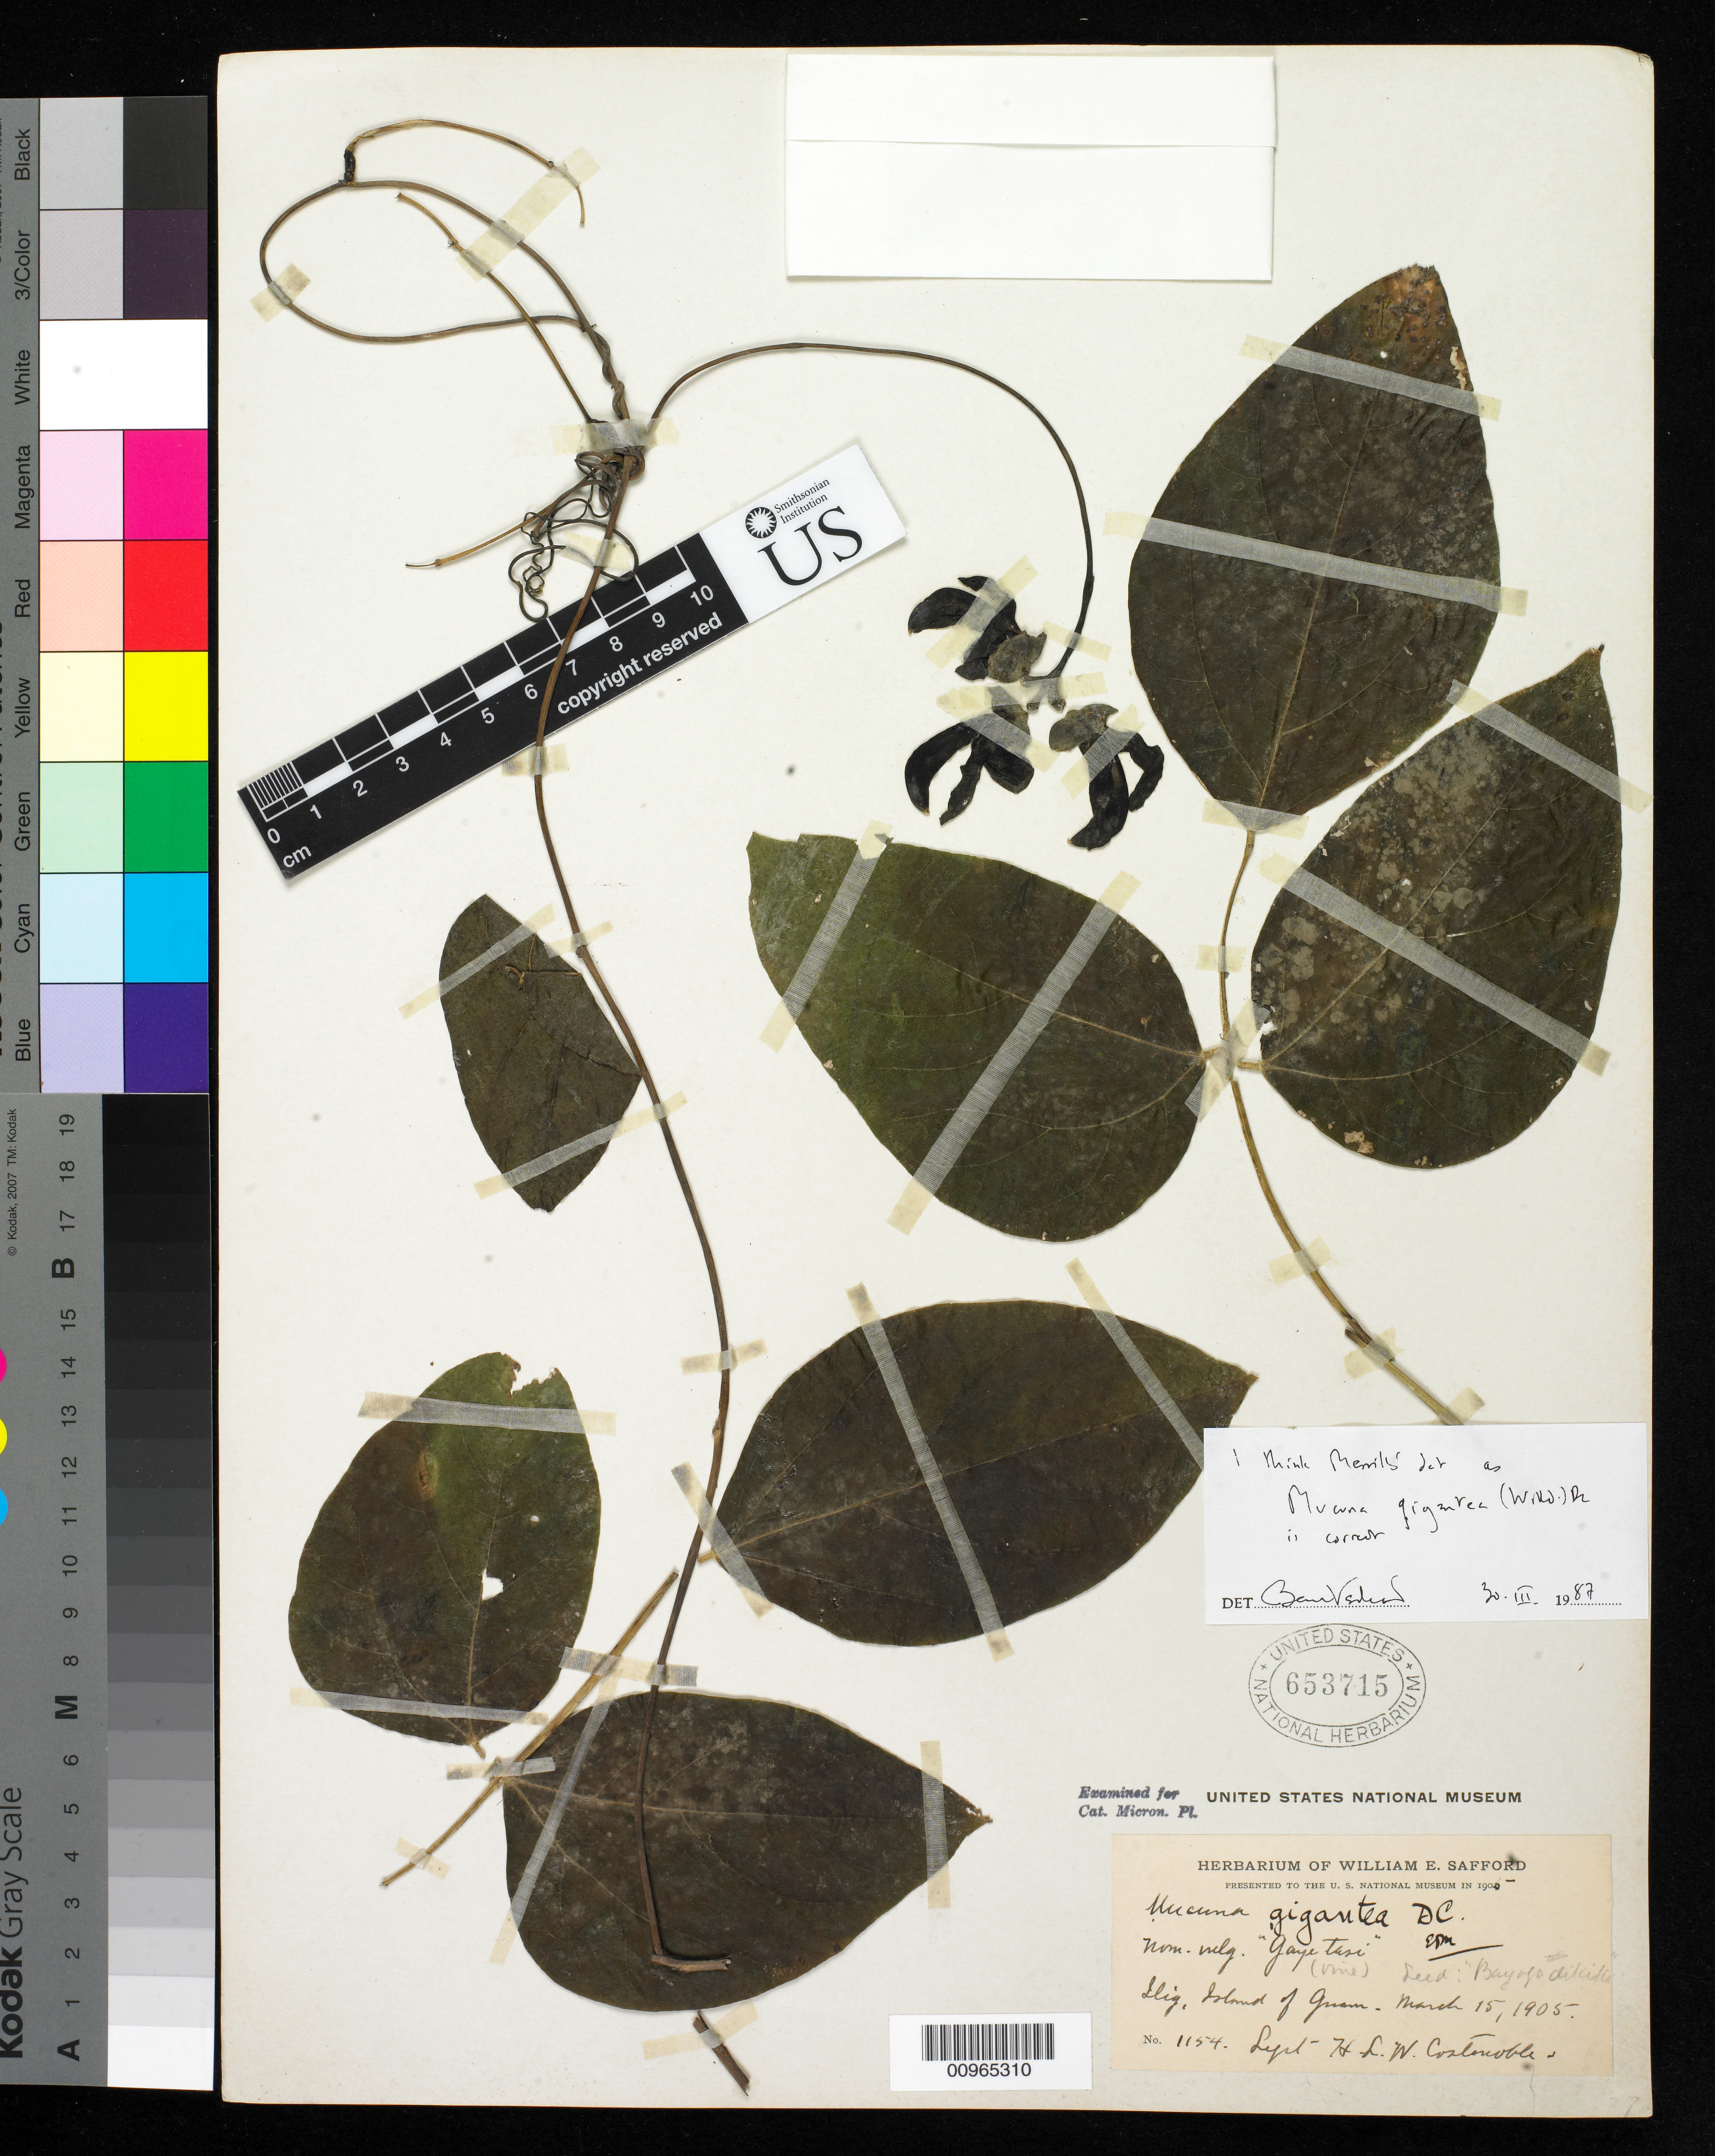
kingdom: Plantae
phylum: Tracheophyta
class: Magnoliopsida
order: Fabales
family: Fabaceae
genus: Mucuna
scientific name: Mucuna gigantea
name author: (Willd.) DC.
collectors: H. Costenoble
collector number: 1154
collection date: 1905-03-15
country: Guam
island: Guam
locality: As Badas, Island of Guam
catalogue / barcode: US 653715